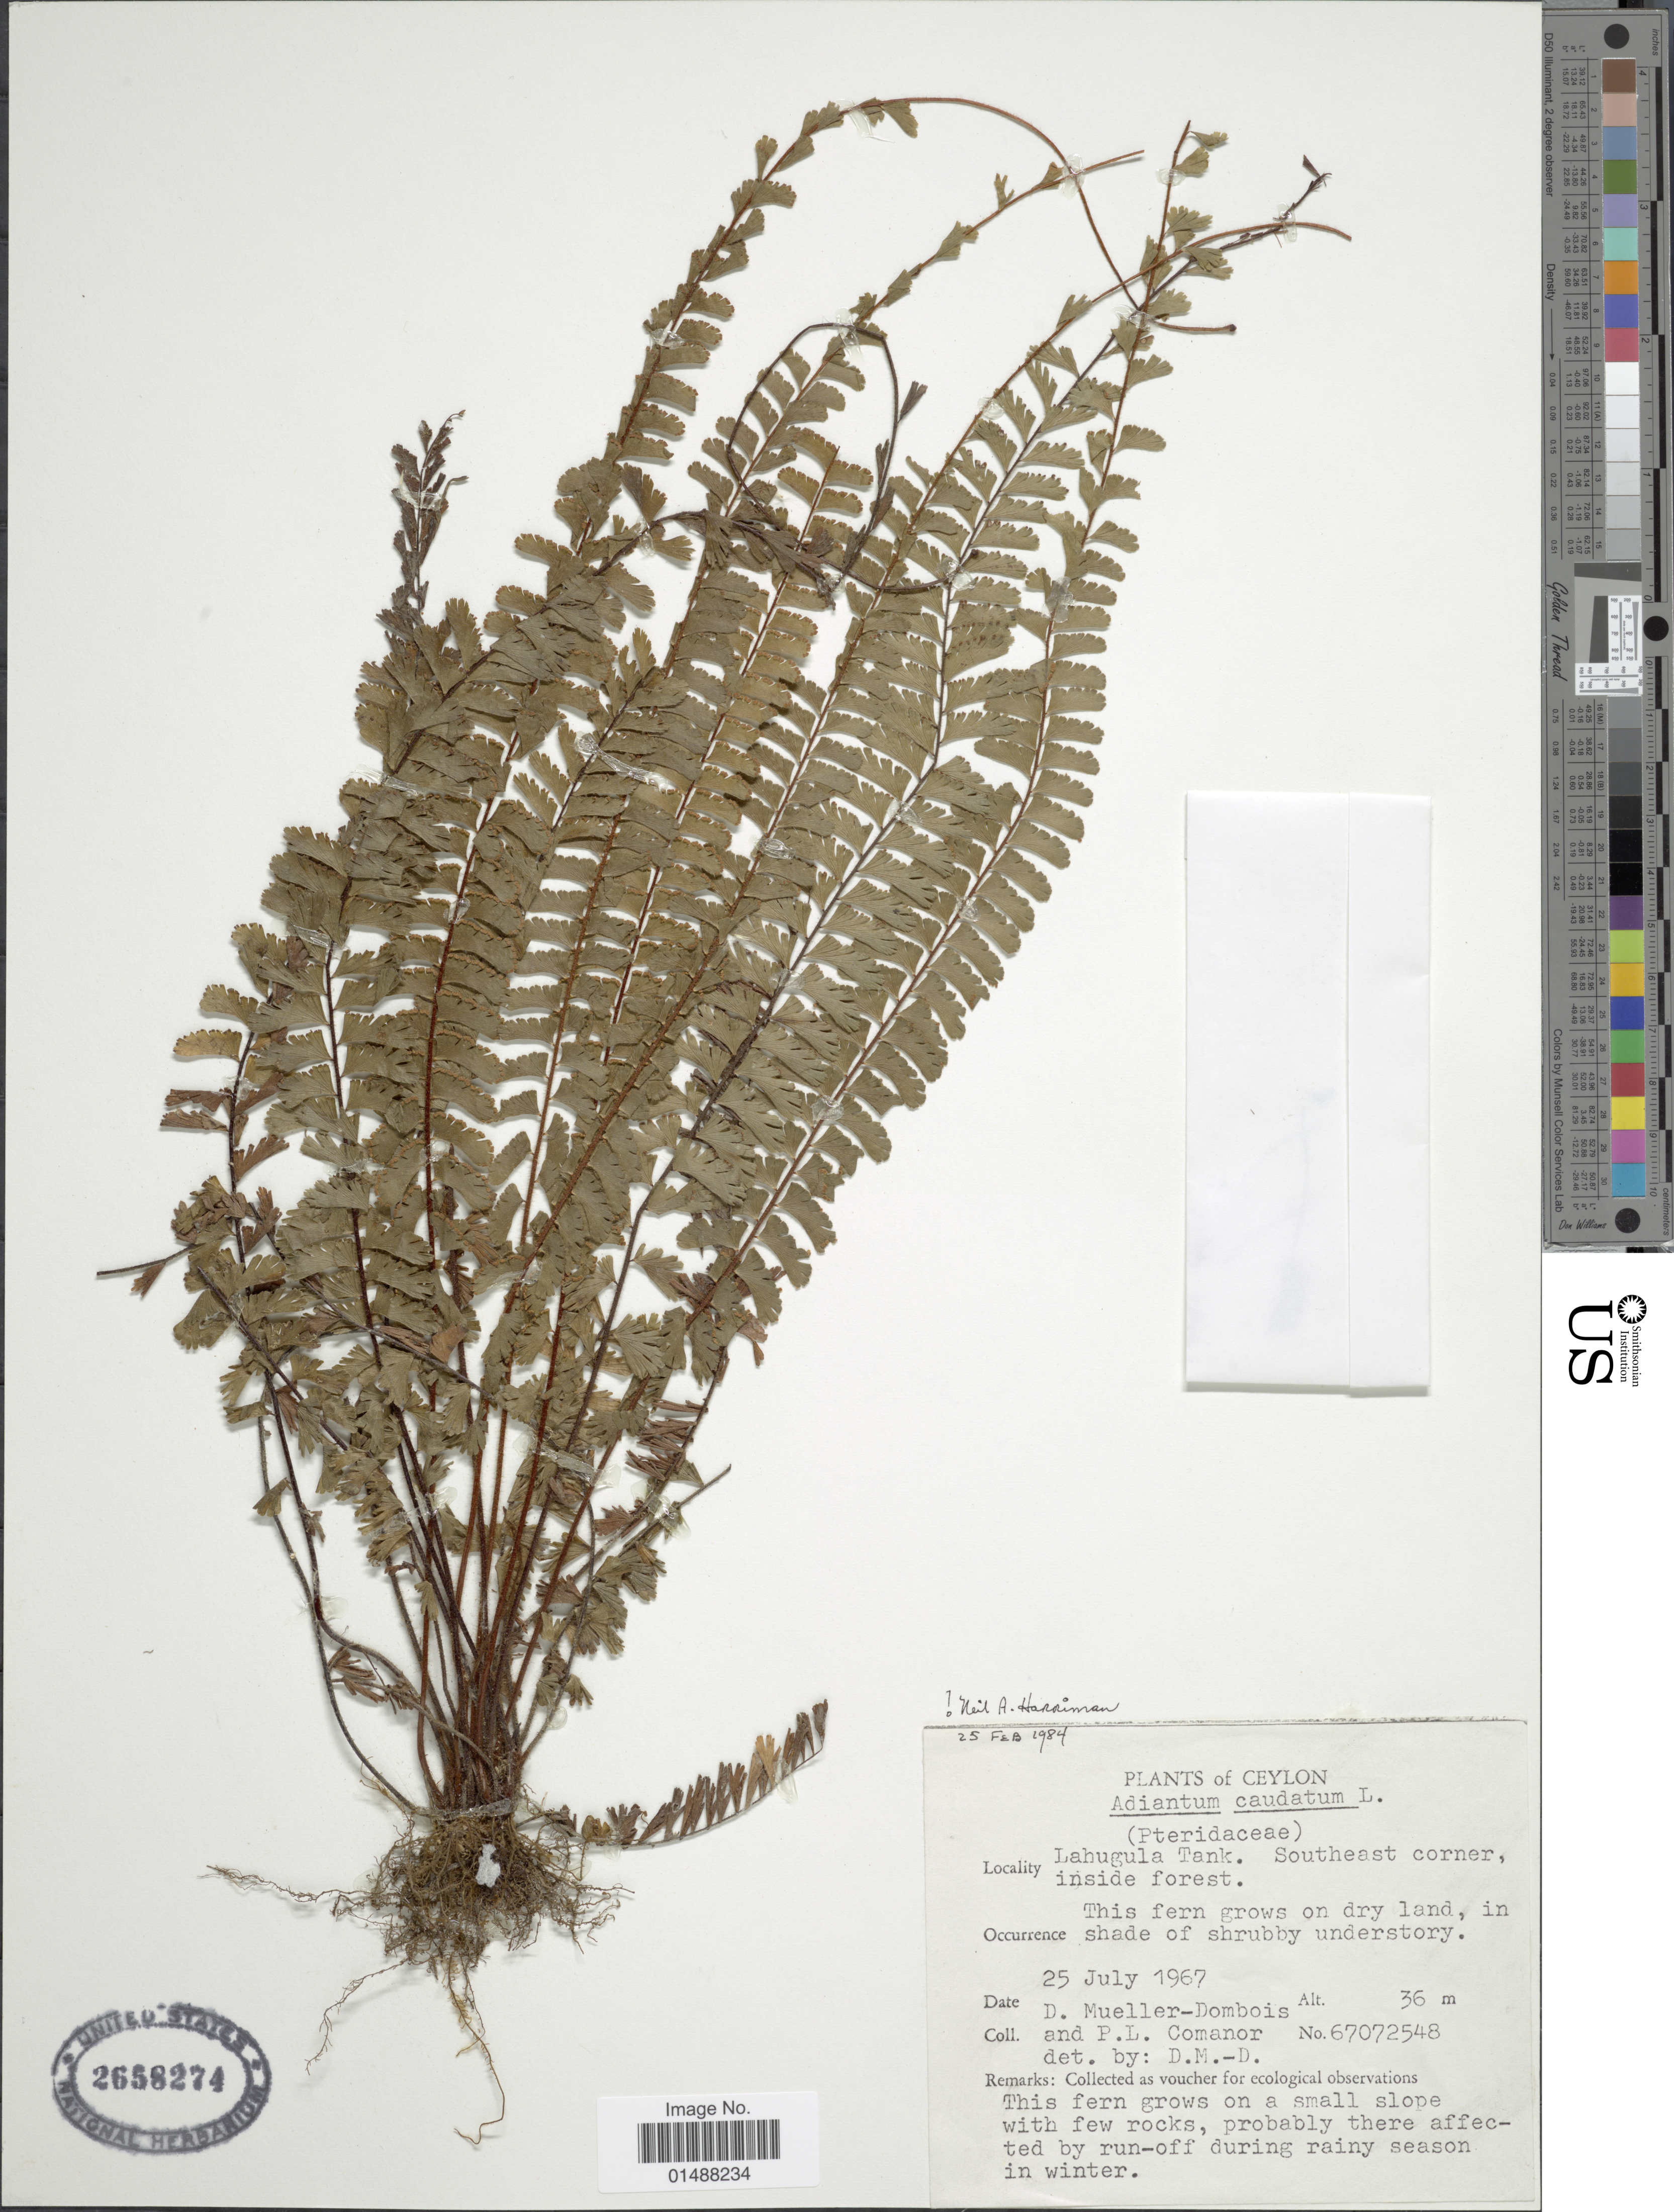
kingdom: Plantae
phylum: Tracheophyta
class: Polypodiopsida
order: Polypodiales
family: Pteridaceae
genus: Adiantum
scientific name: Adiantum caudatum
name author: L.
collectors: D. Mueller-Dombois & P. Comanor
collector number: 67072548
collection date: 1967-07-25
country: Sri Lanka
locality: Lahugala Tank. Southeast corner, inside forest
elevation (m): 36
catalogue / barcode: US 2658274